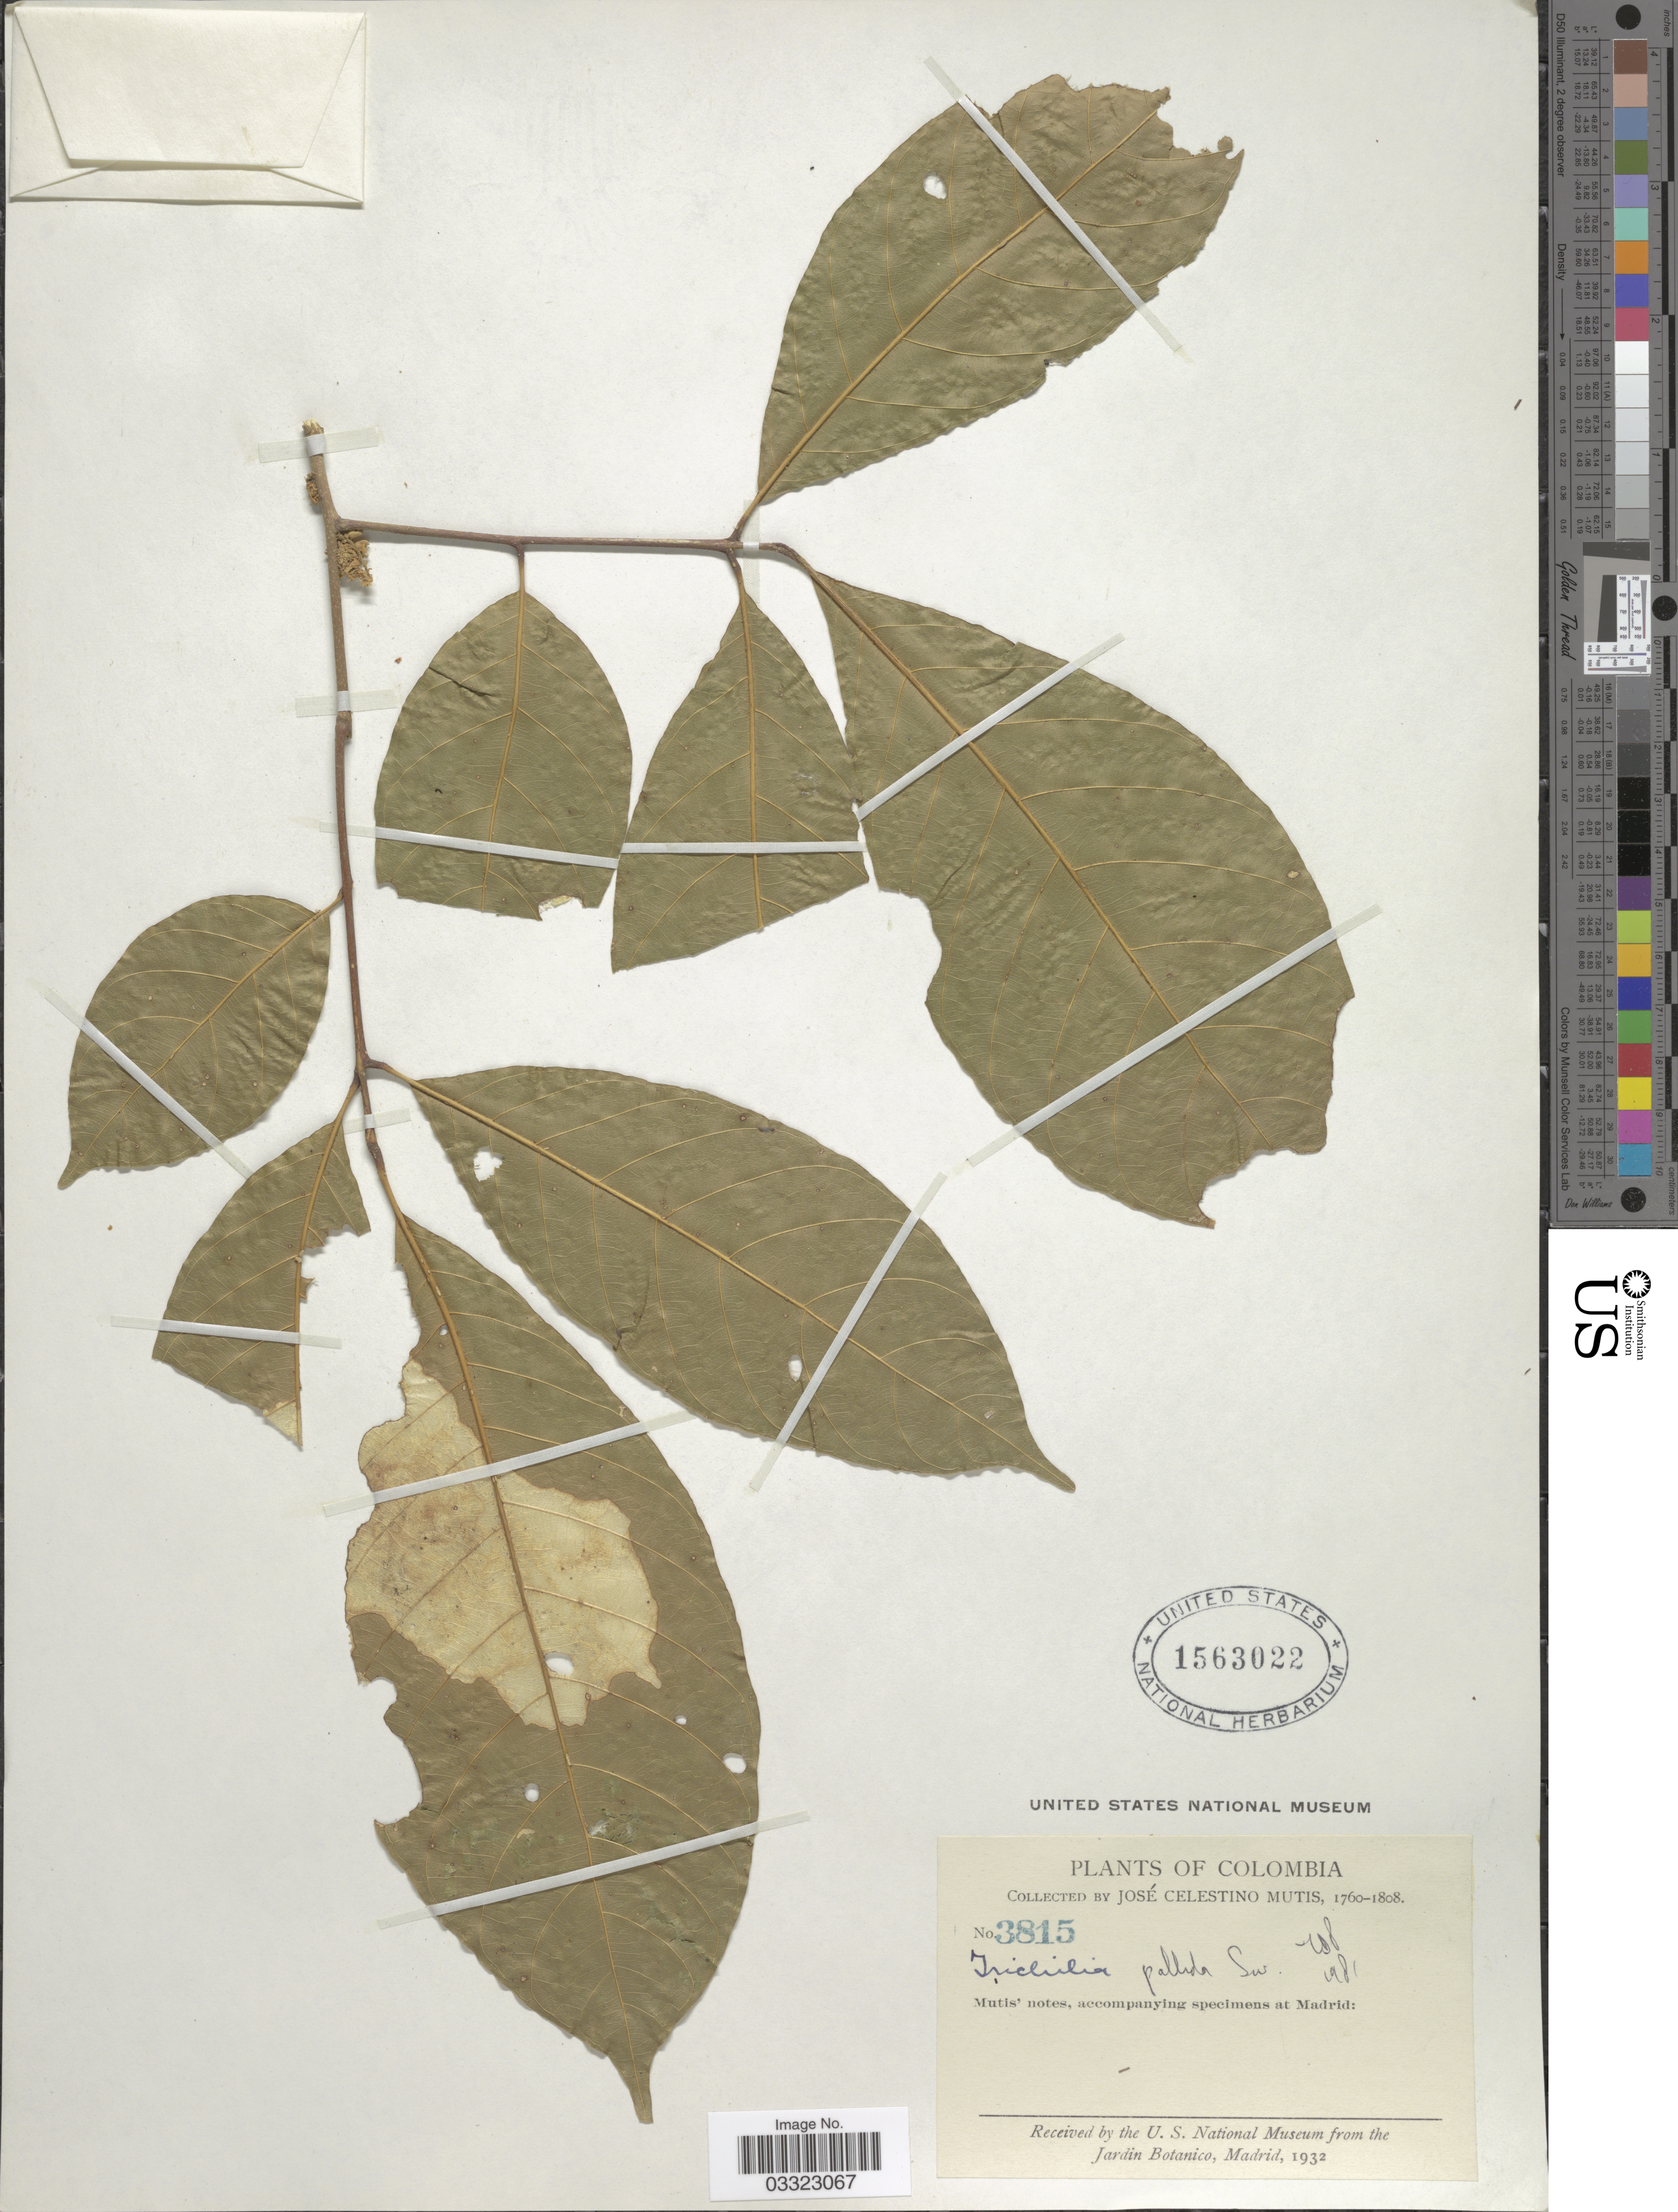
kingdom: Plantae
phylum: Tracheophyta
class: Magnoliopsida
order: Sapindales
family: Meliaceae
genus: Trichilia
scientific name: Trichilia pallida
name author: Sw.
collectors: J. C. B. Mutis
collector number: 3815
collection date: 1760/1808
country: Colombia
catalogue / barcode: US 1563022